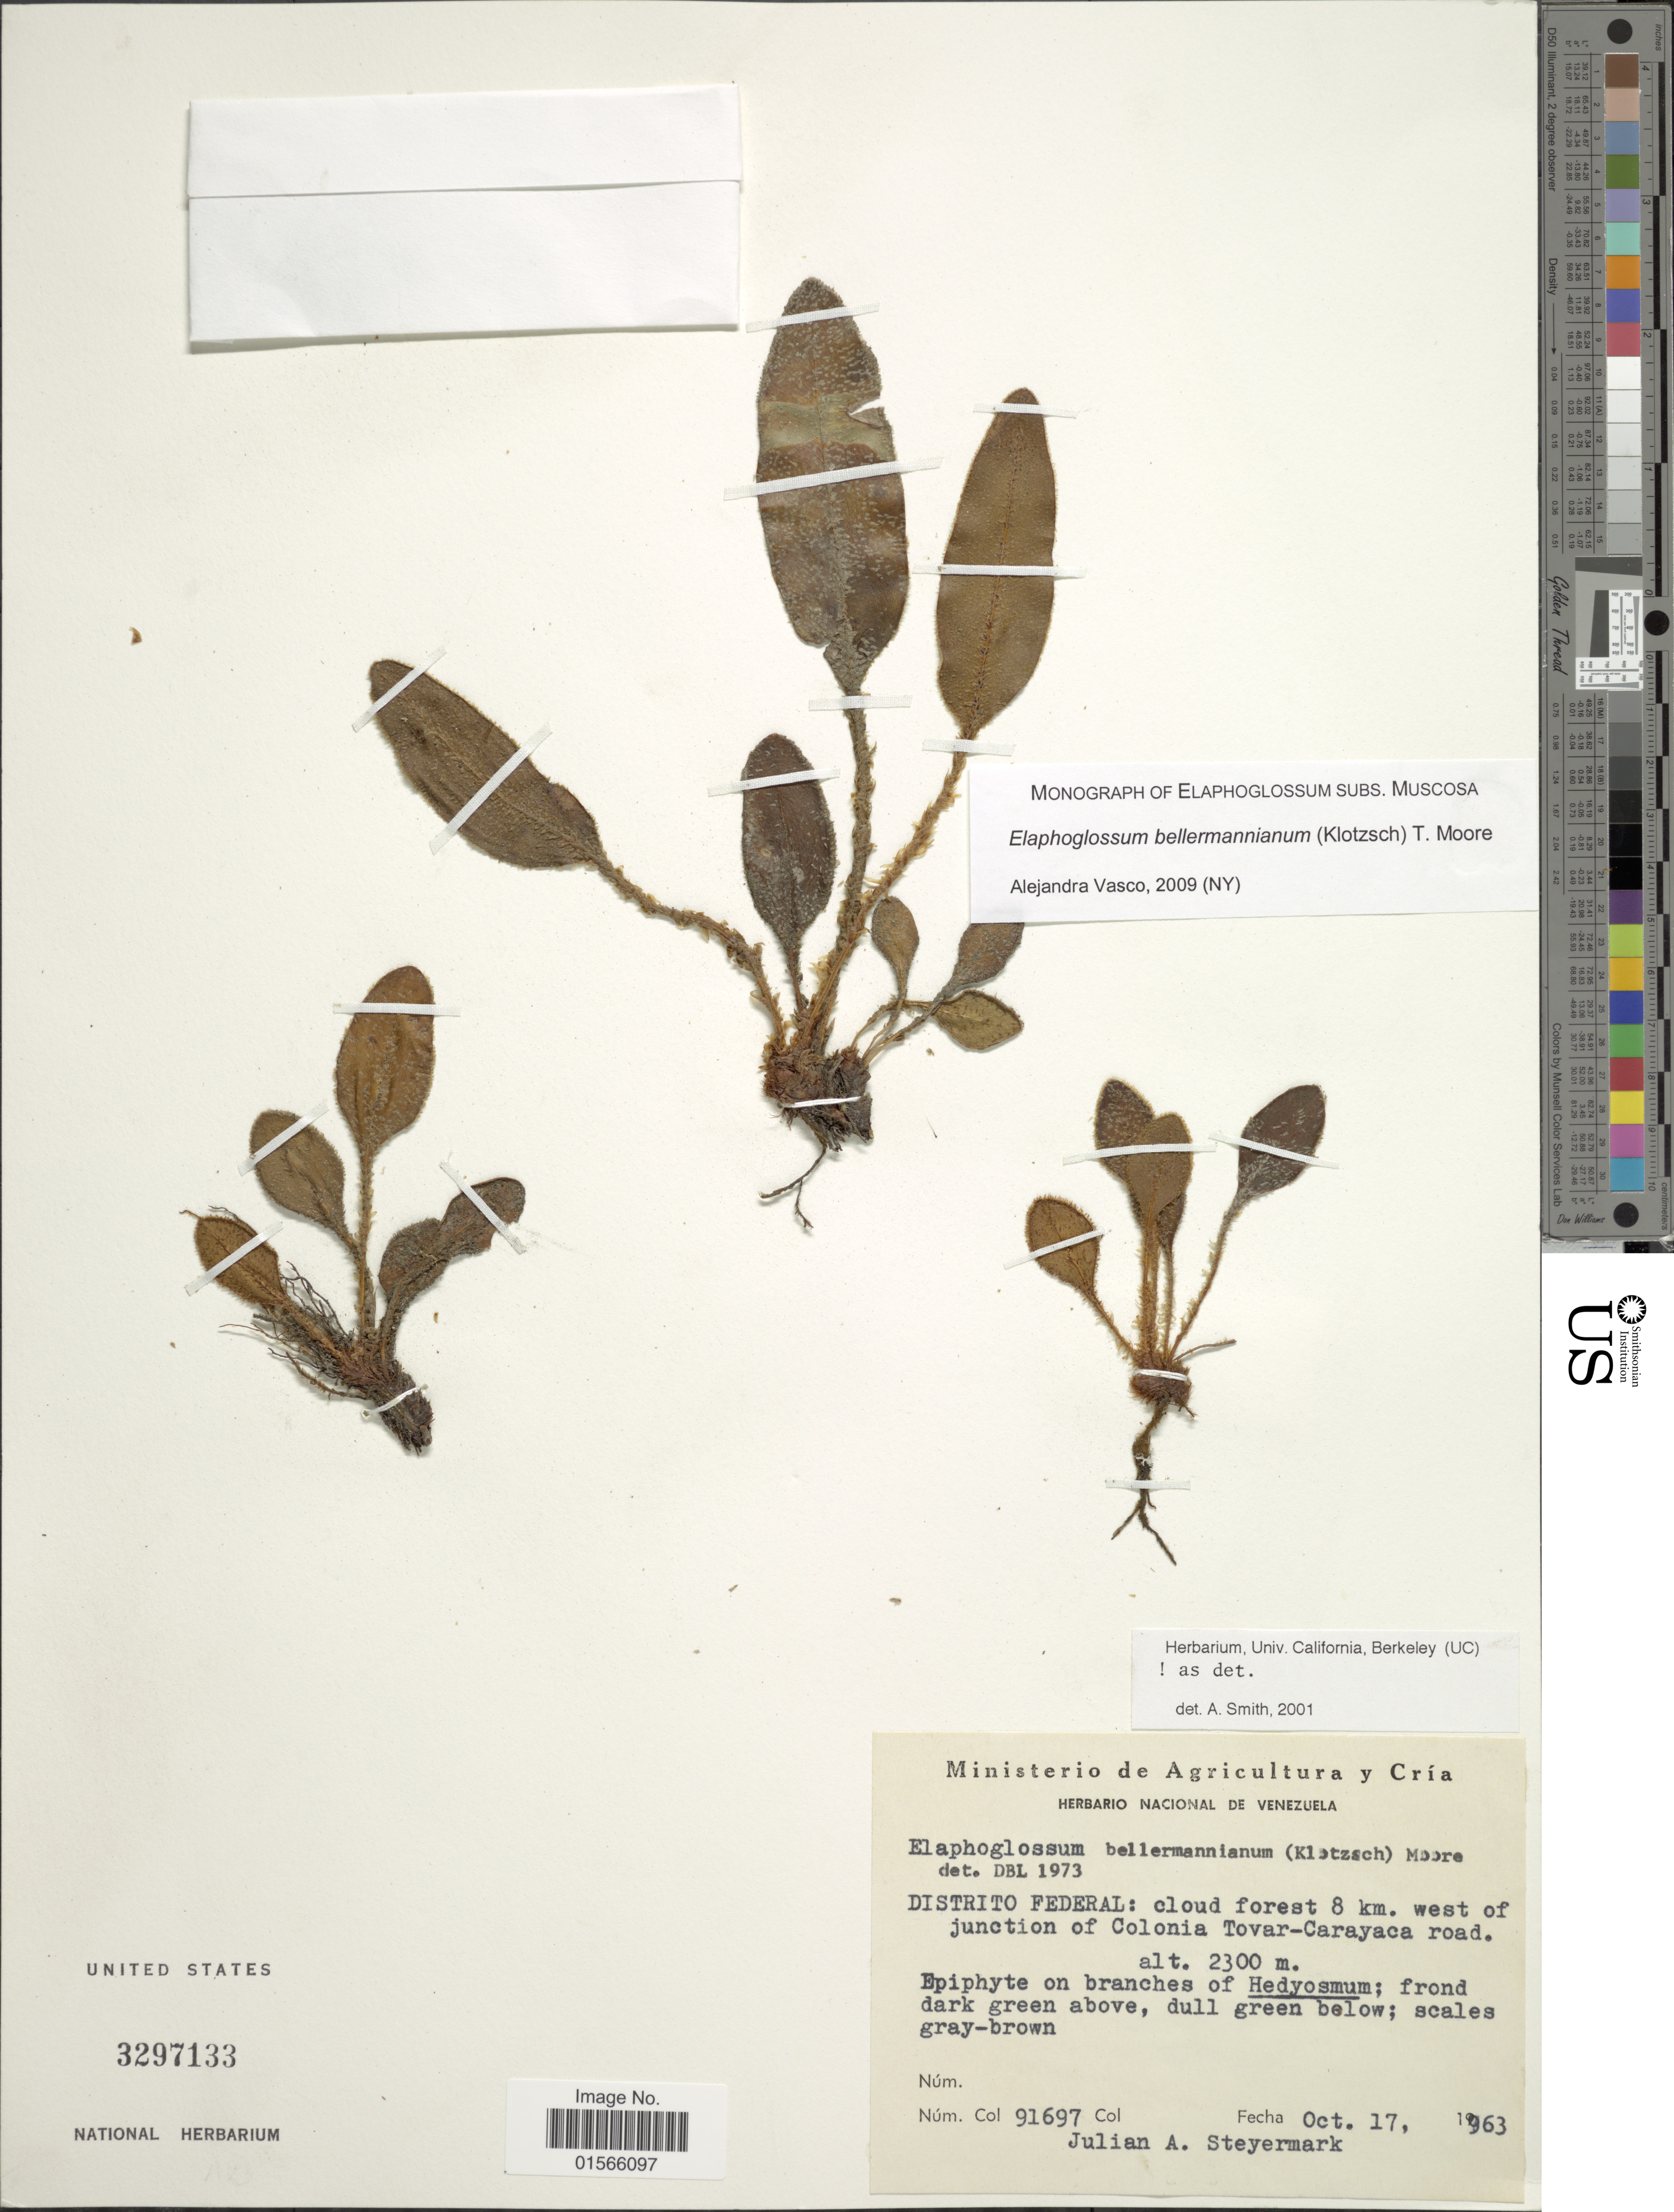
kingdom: Plantae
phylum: Tracheophyta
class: Polypodiopsida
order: Polypodiales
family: Dryopteridaceae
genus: Elaphoglossum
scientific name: Elaphoglossum bellermannianum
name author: (Klotzsch) T. Moore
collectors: J. Steyermark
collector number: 91697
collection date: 1963-10-17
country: Venezuela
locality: Distrito Federal: cloud forest 8 km west of junction of Colonia Tovar-Carayaca road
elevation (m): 2300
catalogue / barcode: US 3297133